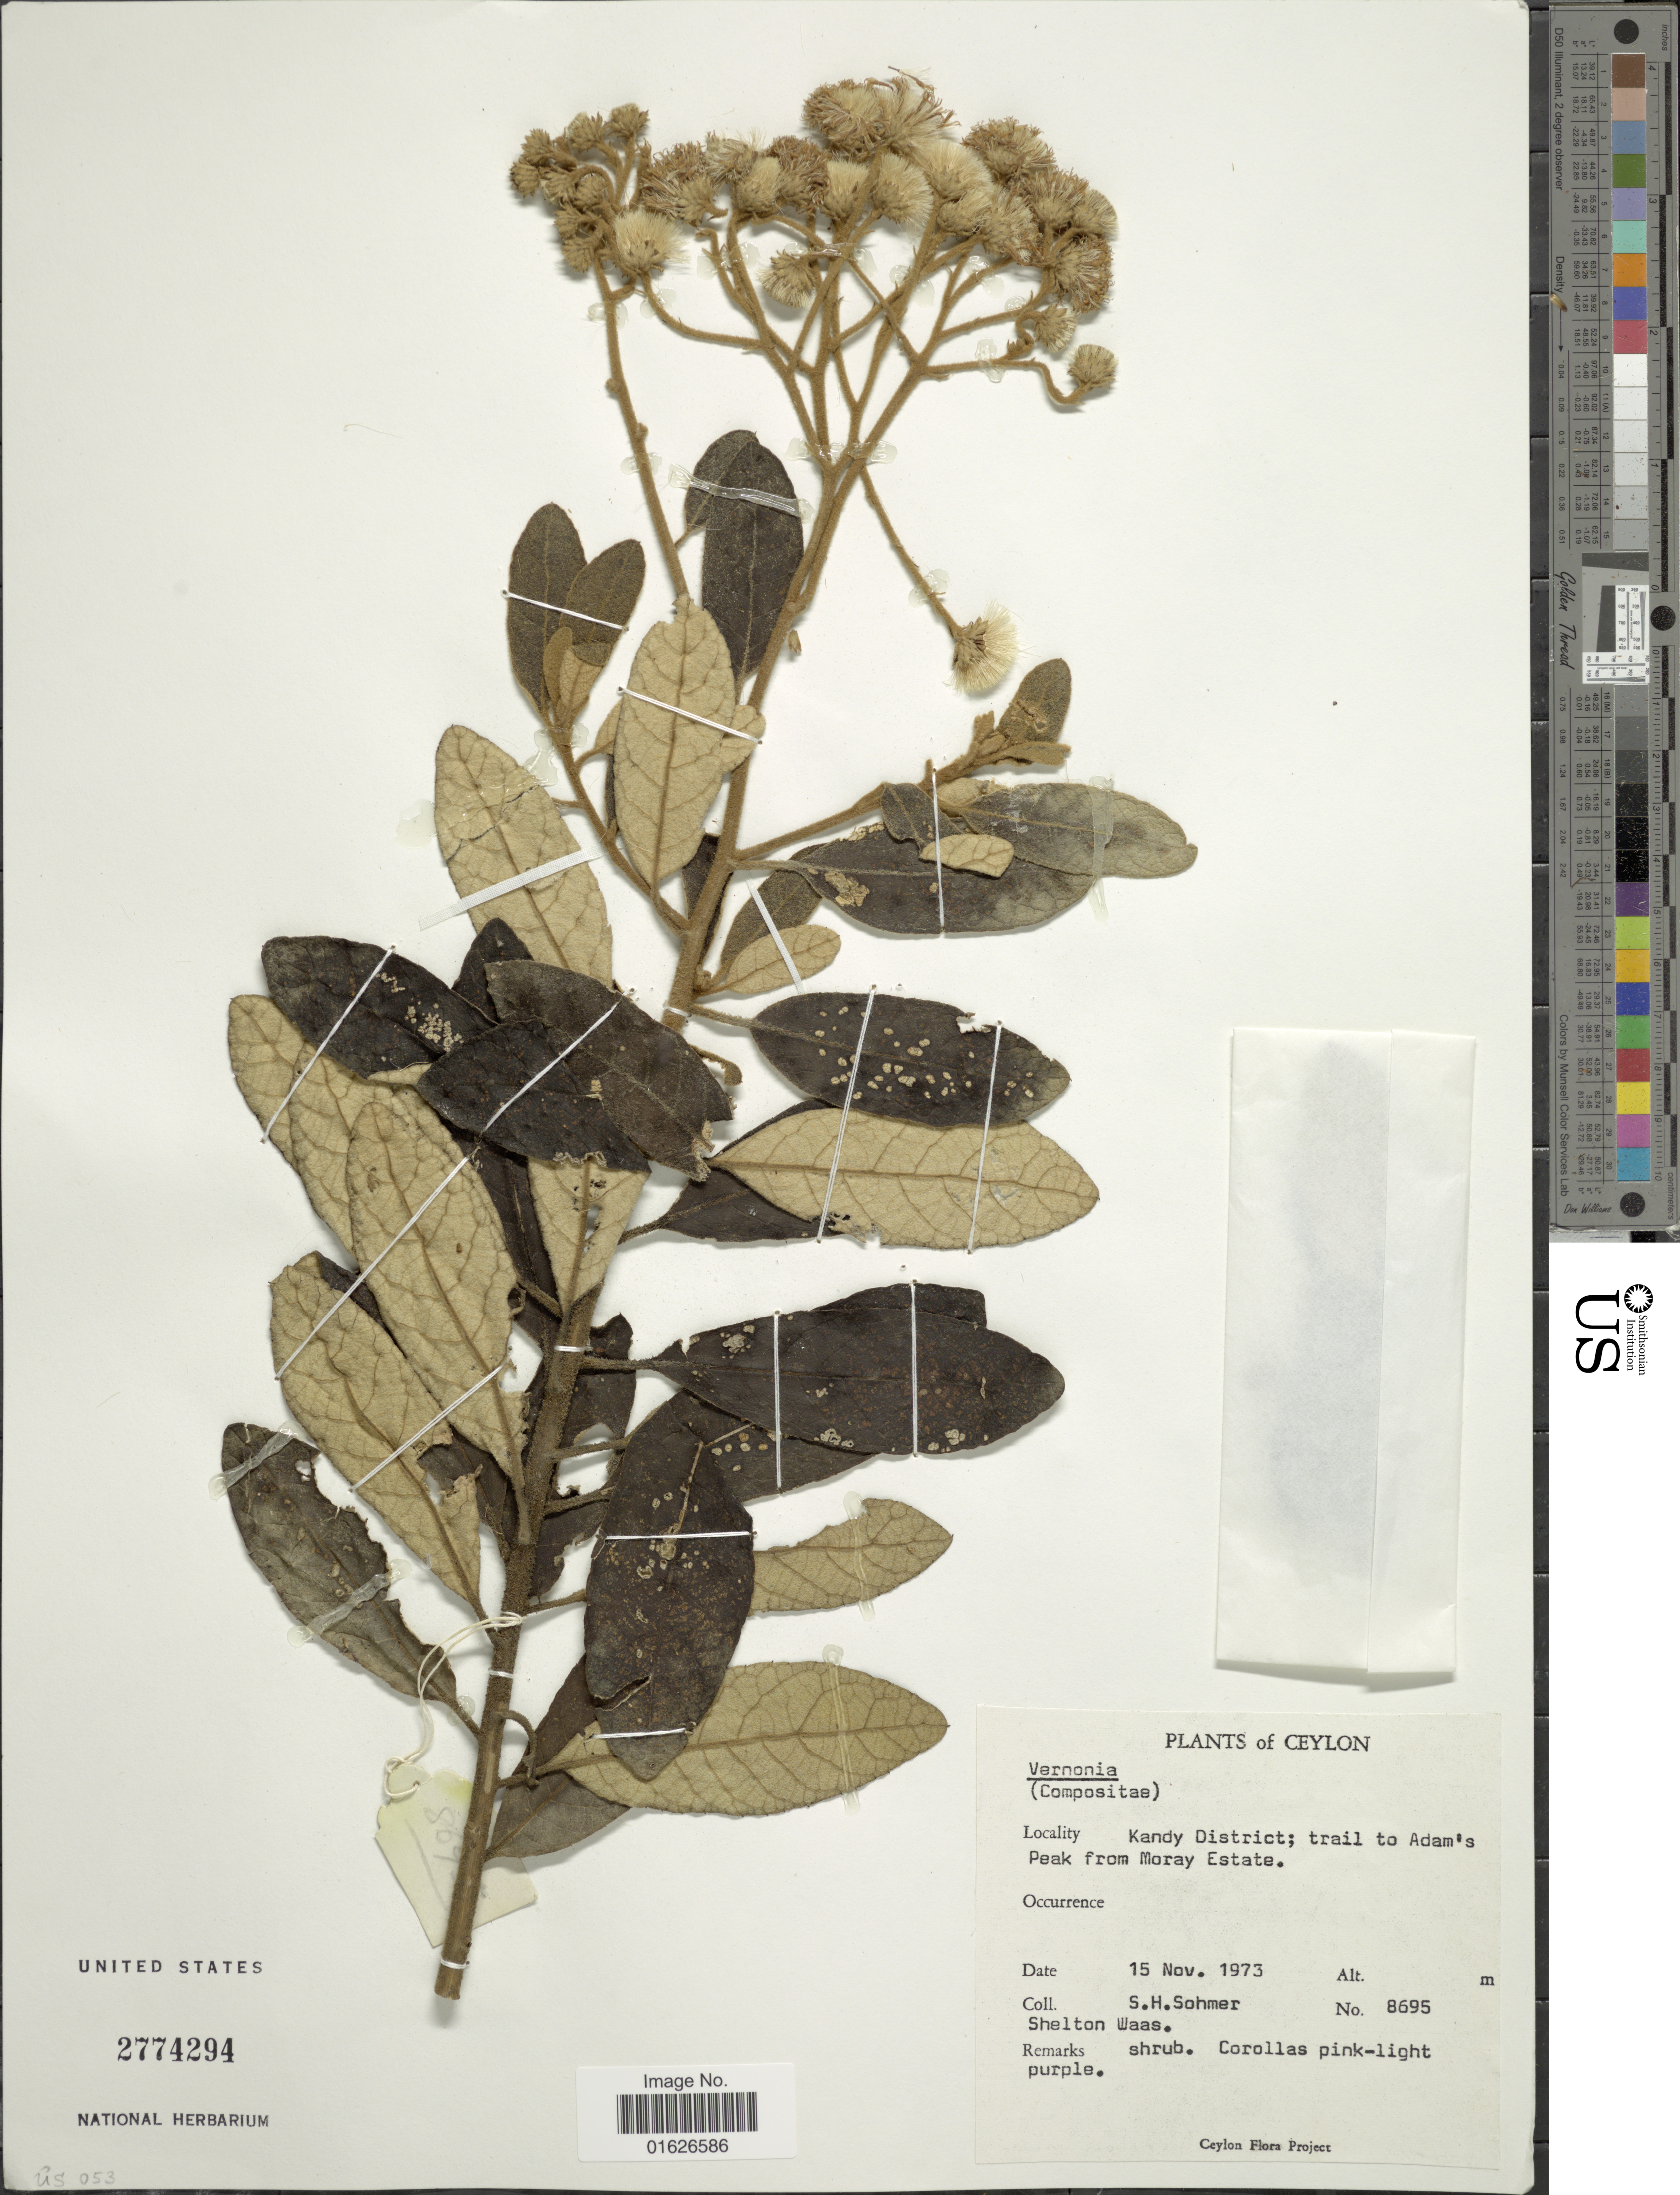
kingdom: Plantae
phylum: Tracheophyta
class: Magnoliopsida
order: Asterales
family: Asteraceae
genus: Uniyala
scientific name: Uniyala wightiana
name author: (Arn.) H. Rob. & Skvarla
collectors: S. H. Sohmer & S. Waas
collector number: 8695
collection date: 1973-11-15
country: Sri Lanka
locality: Ceylon, Kandy district; trail to Adam's Peak from Moray Estate.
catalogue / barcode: US 2774294